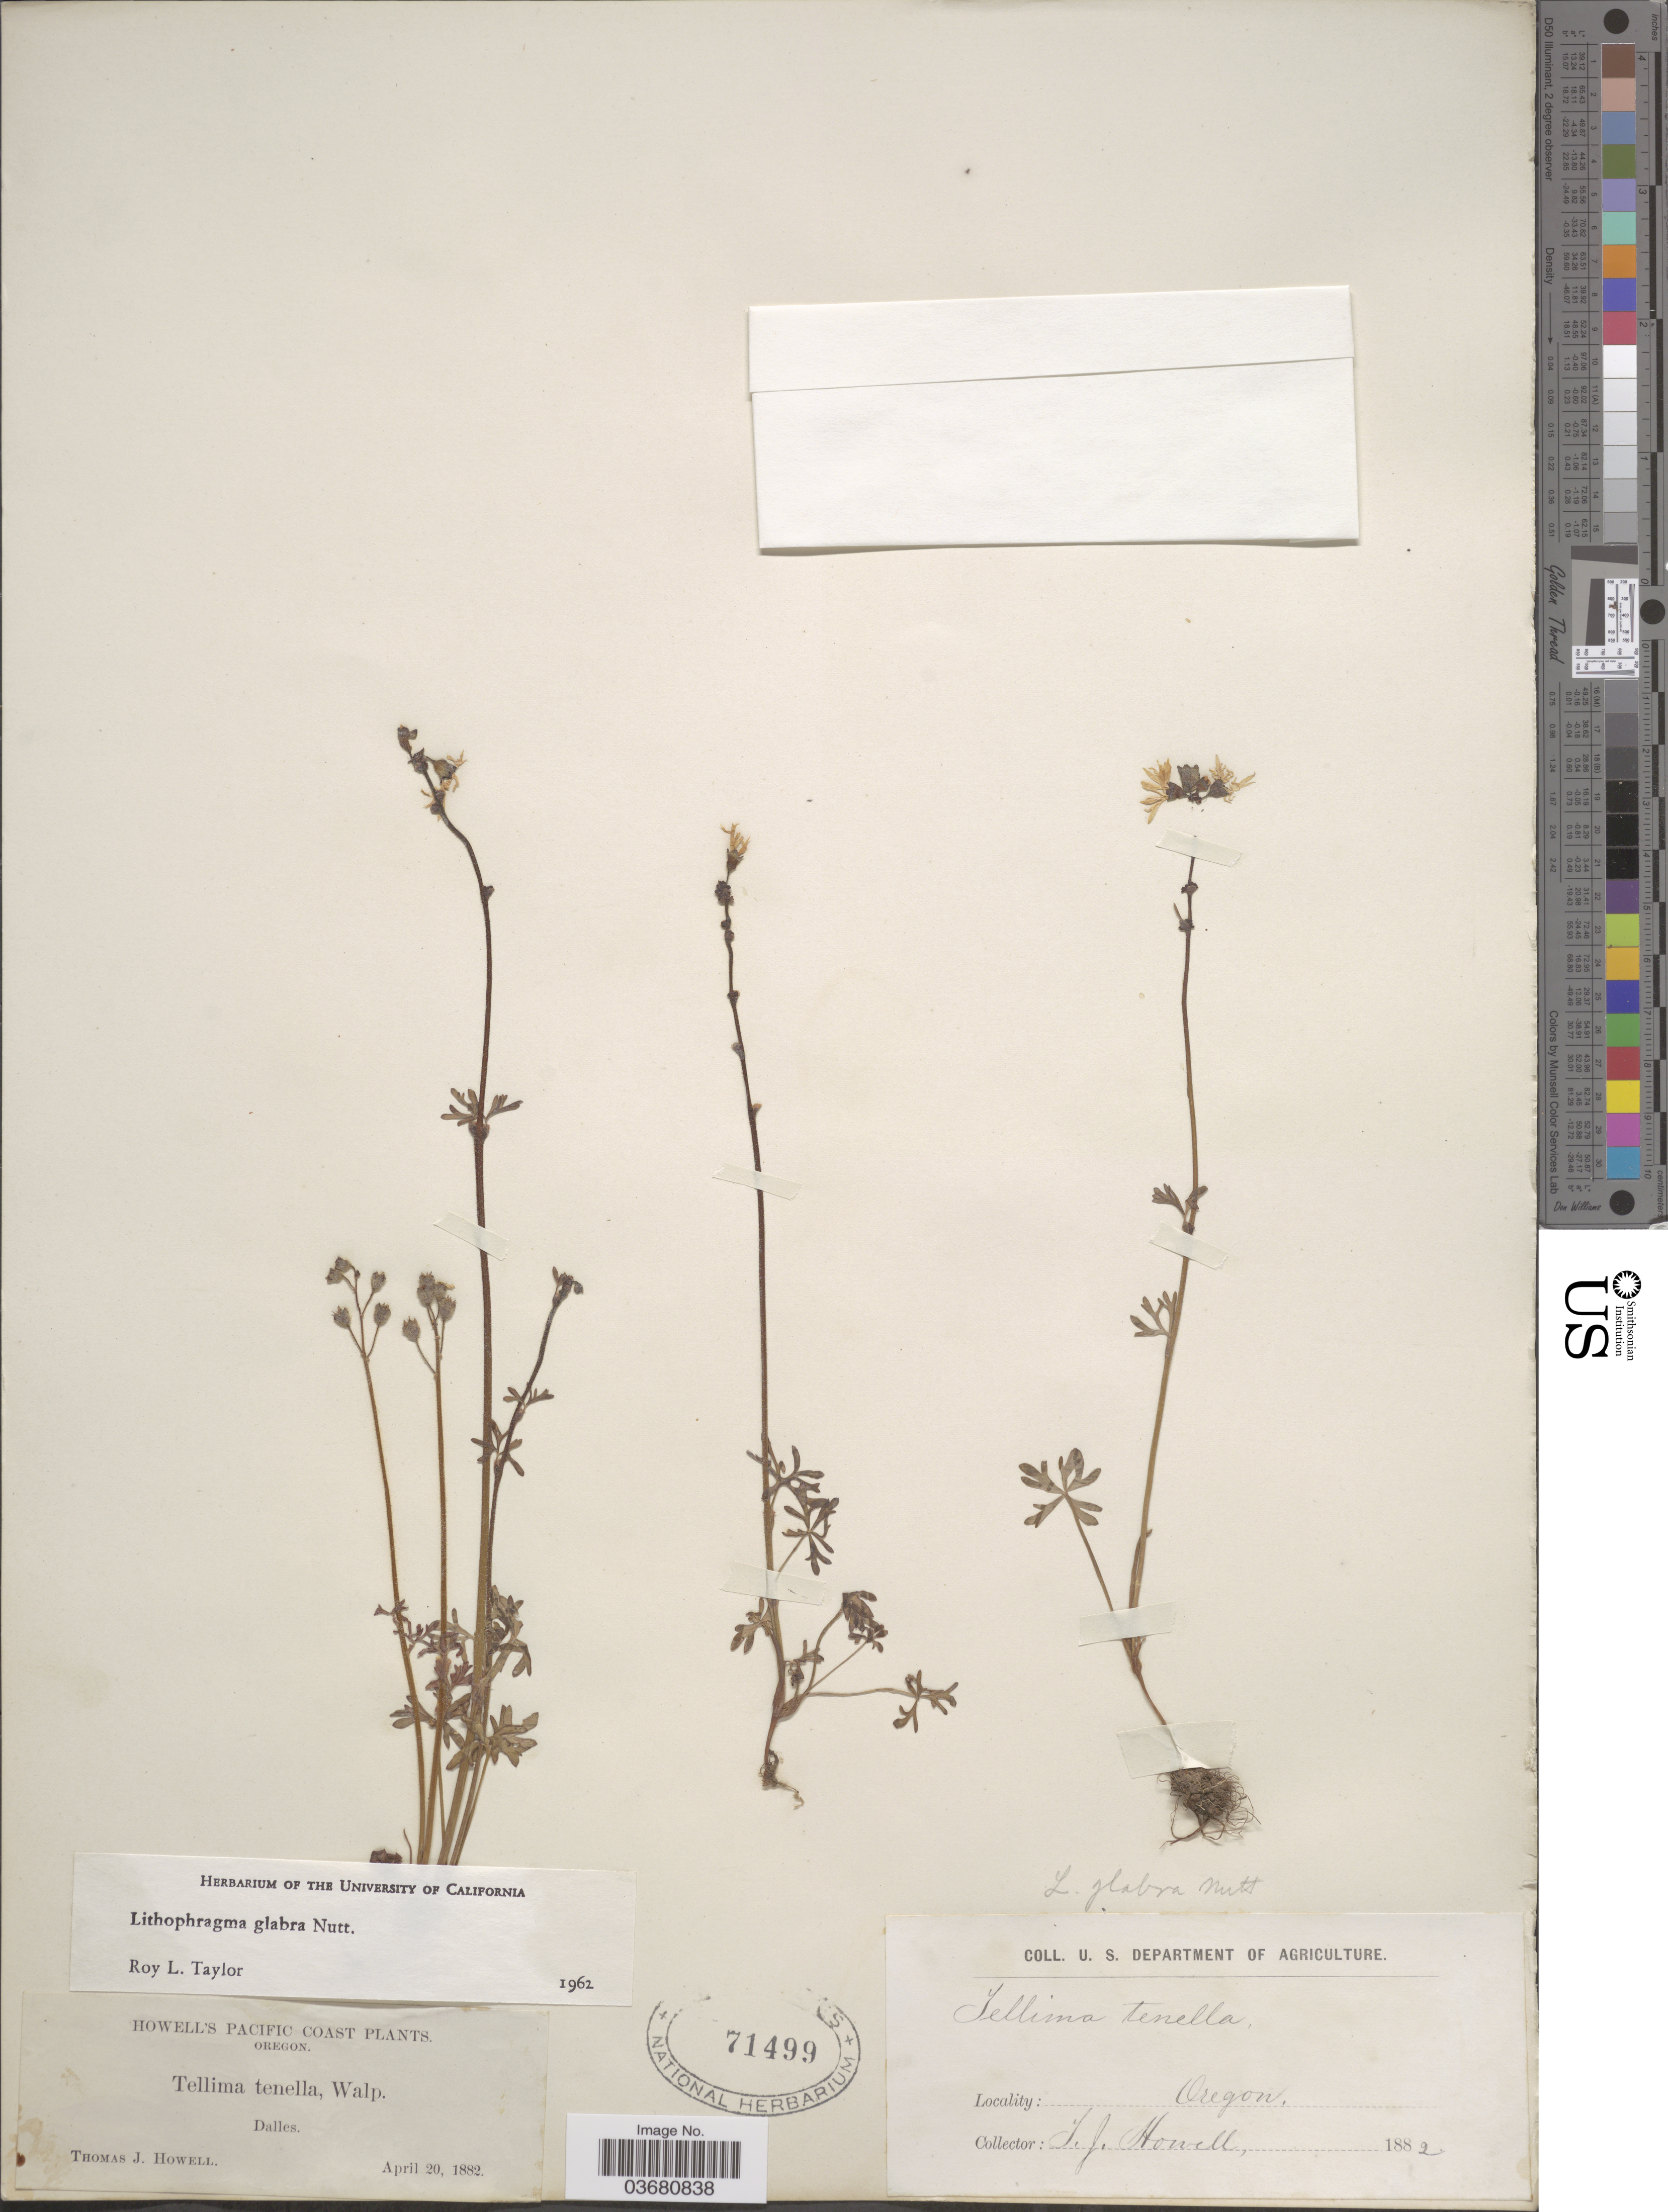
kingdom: Plantae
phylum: Tracheophyta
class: Magnoliopsida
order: Saxifragales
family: Saxifragaceae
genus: Lithophragma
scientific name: Lithophragma glabrum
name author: Nutt.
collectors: T. J. Howell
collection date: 1882-04-20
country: United States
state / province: Oregon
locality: Pacific Coast. Dalles.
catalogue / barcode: US 71499